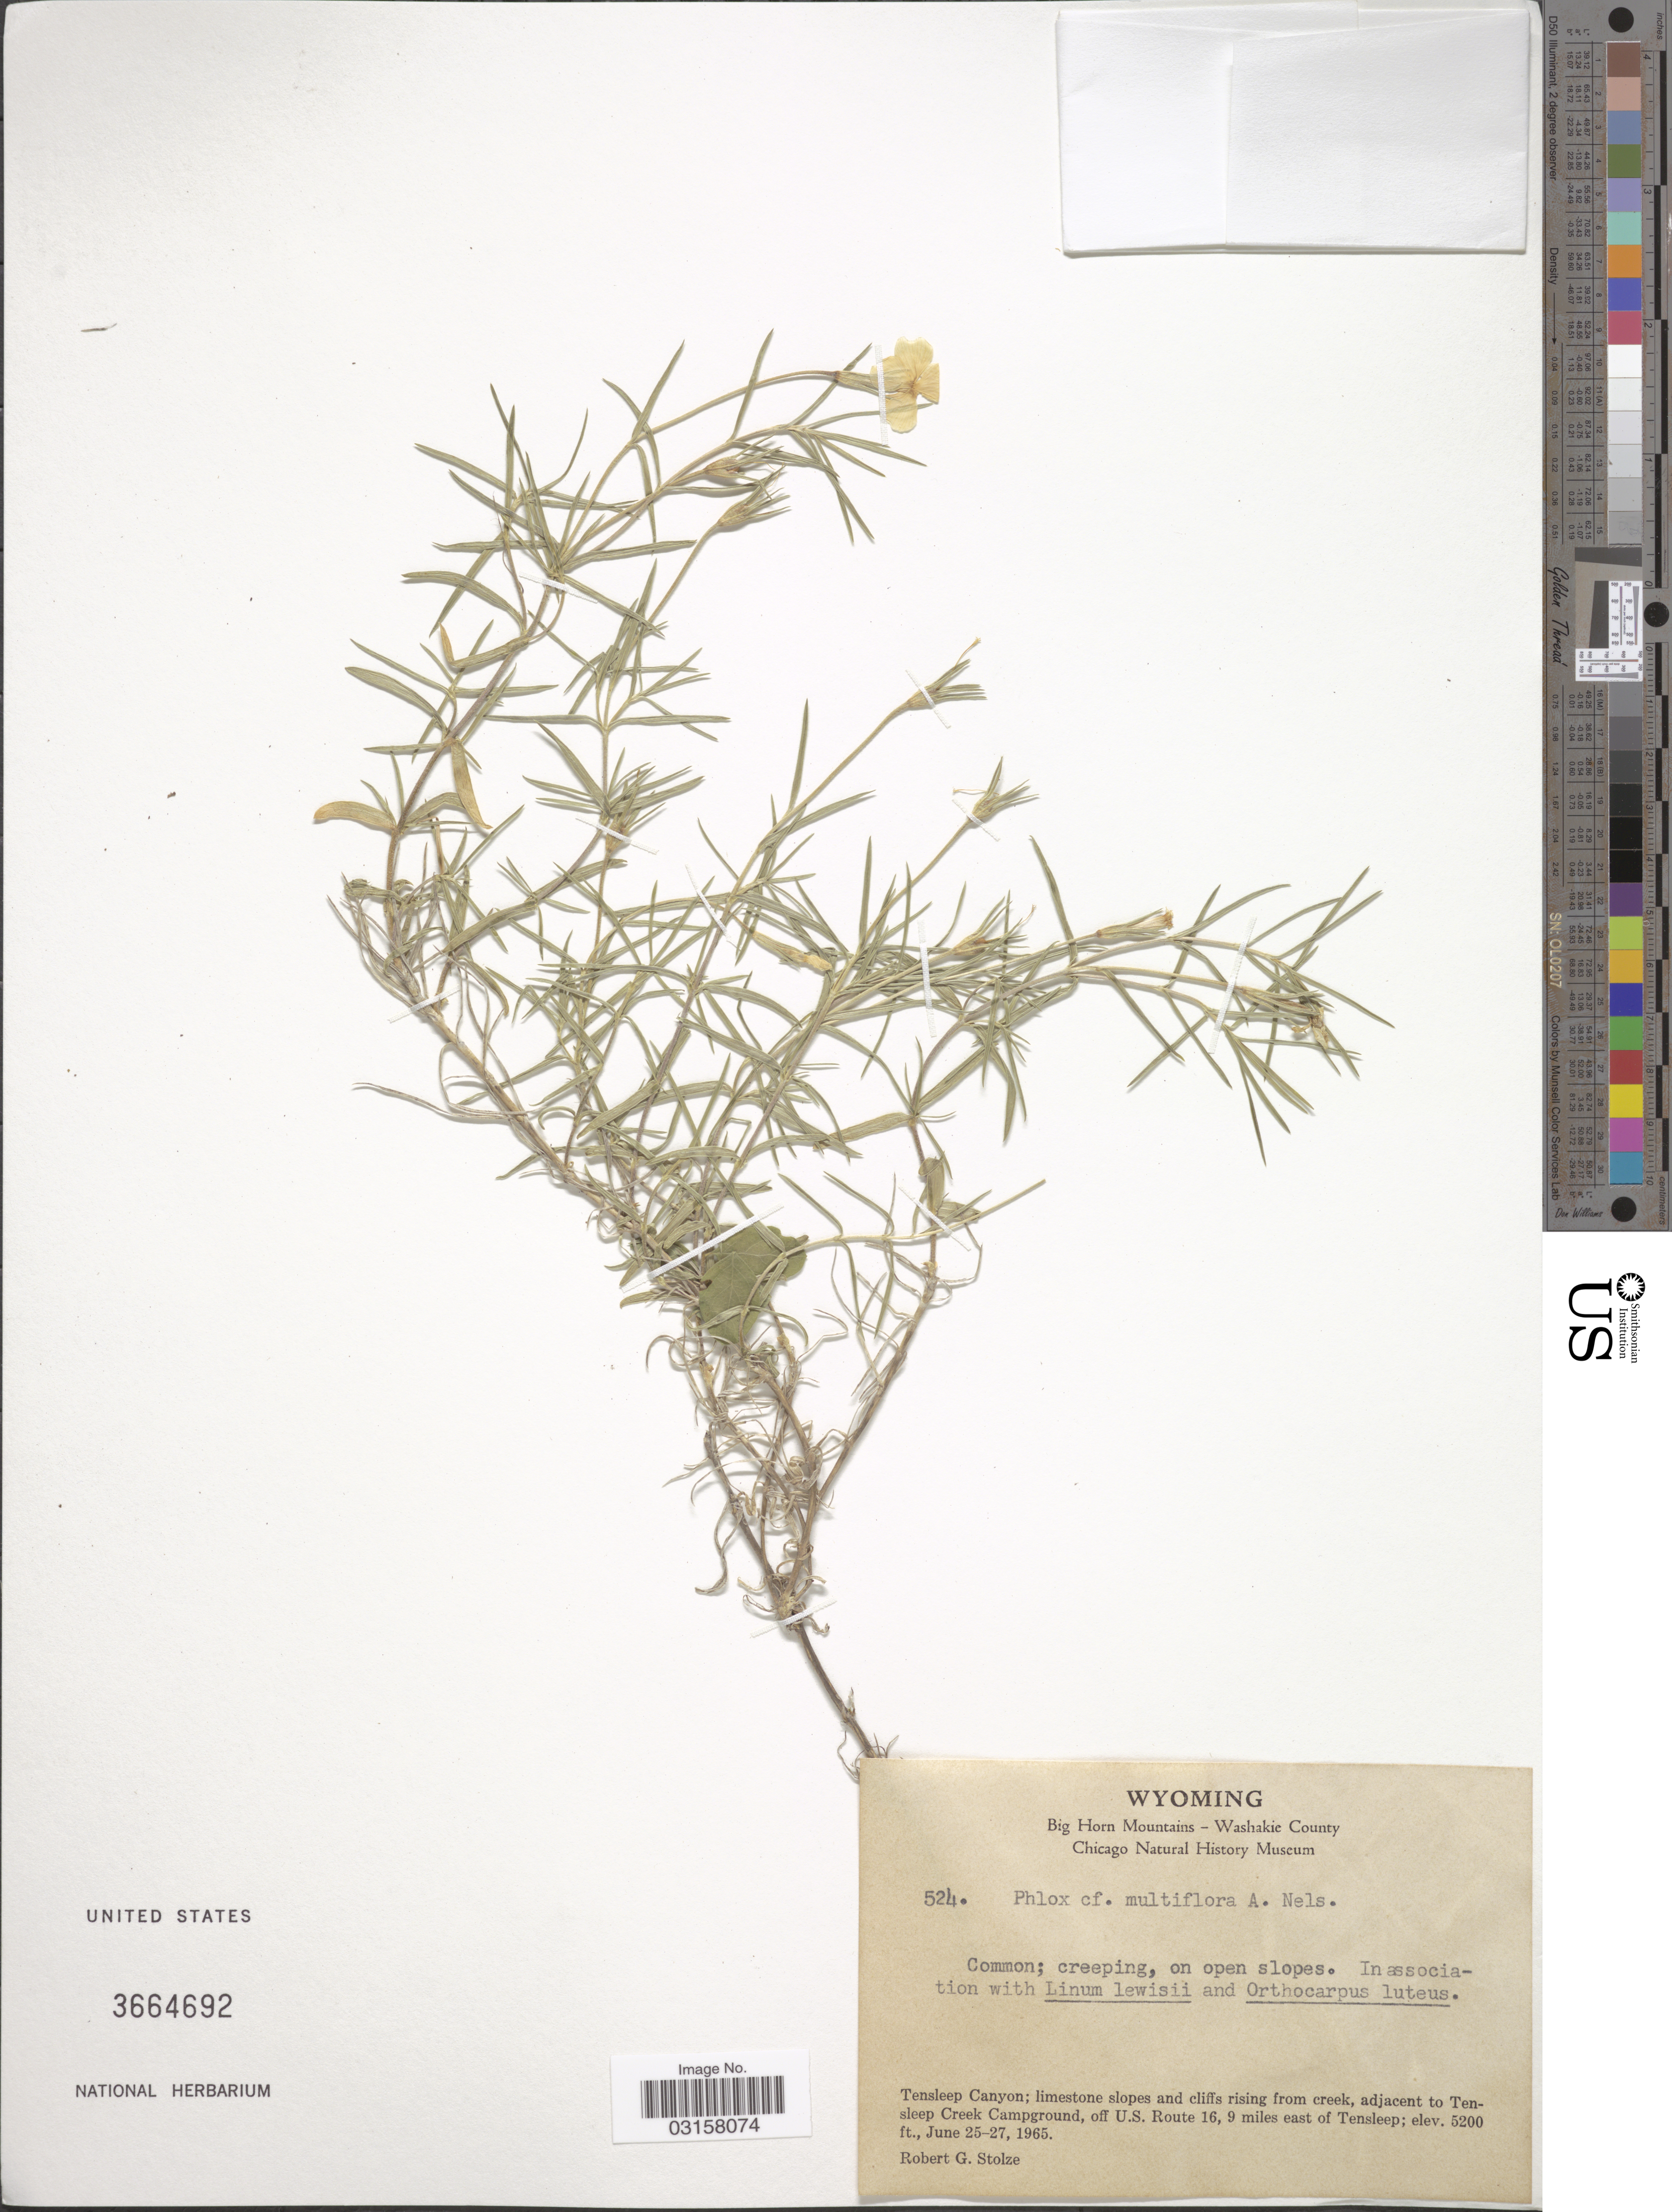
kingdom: Plantae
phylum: Tracheophyta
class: Magnoliopsida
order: Ericales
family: Polemoniaceae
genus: Phlox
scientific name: Phlox multiflora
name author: A. Nelson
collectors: R. G. Stolze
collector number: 524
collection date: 1965-06-25/1965-06-27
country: United States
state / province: Wyoming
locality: Tensleep Canyon; limestone slopes and cliffs rising from creek, adjacent to Tensleep Creek Campground, off U.S. Route 16, 9 miles east of Tensleep.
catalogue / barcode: US 3664692